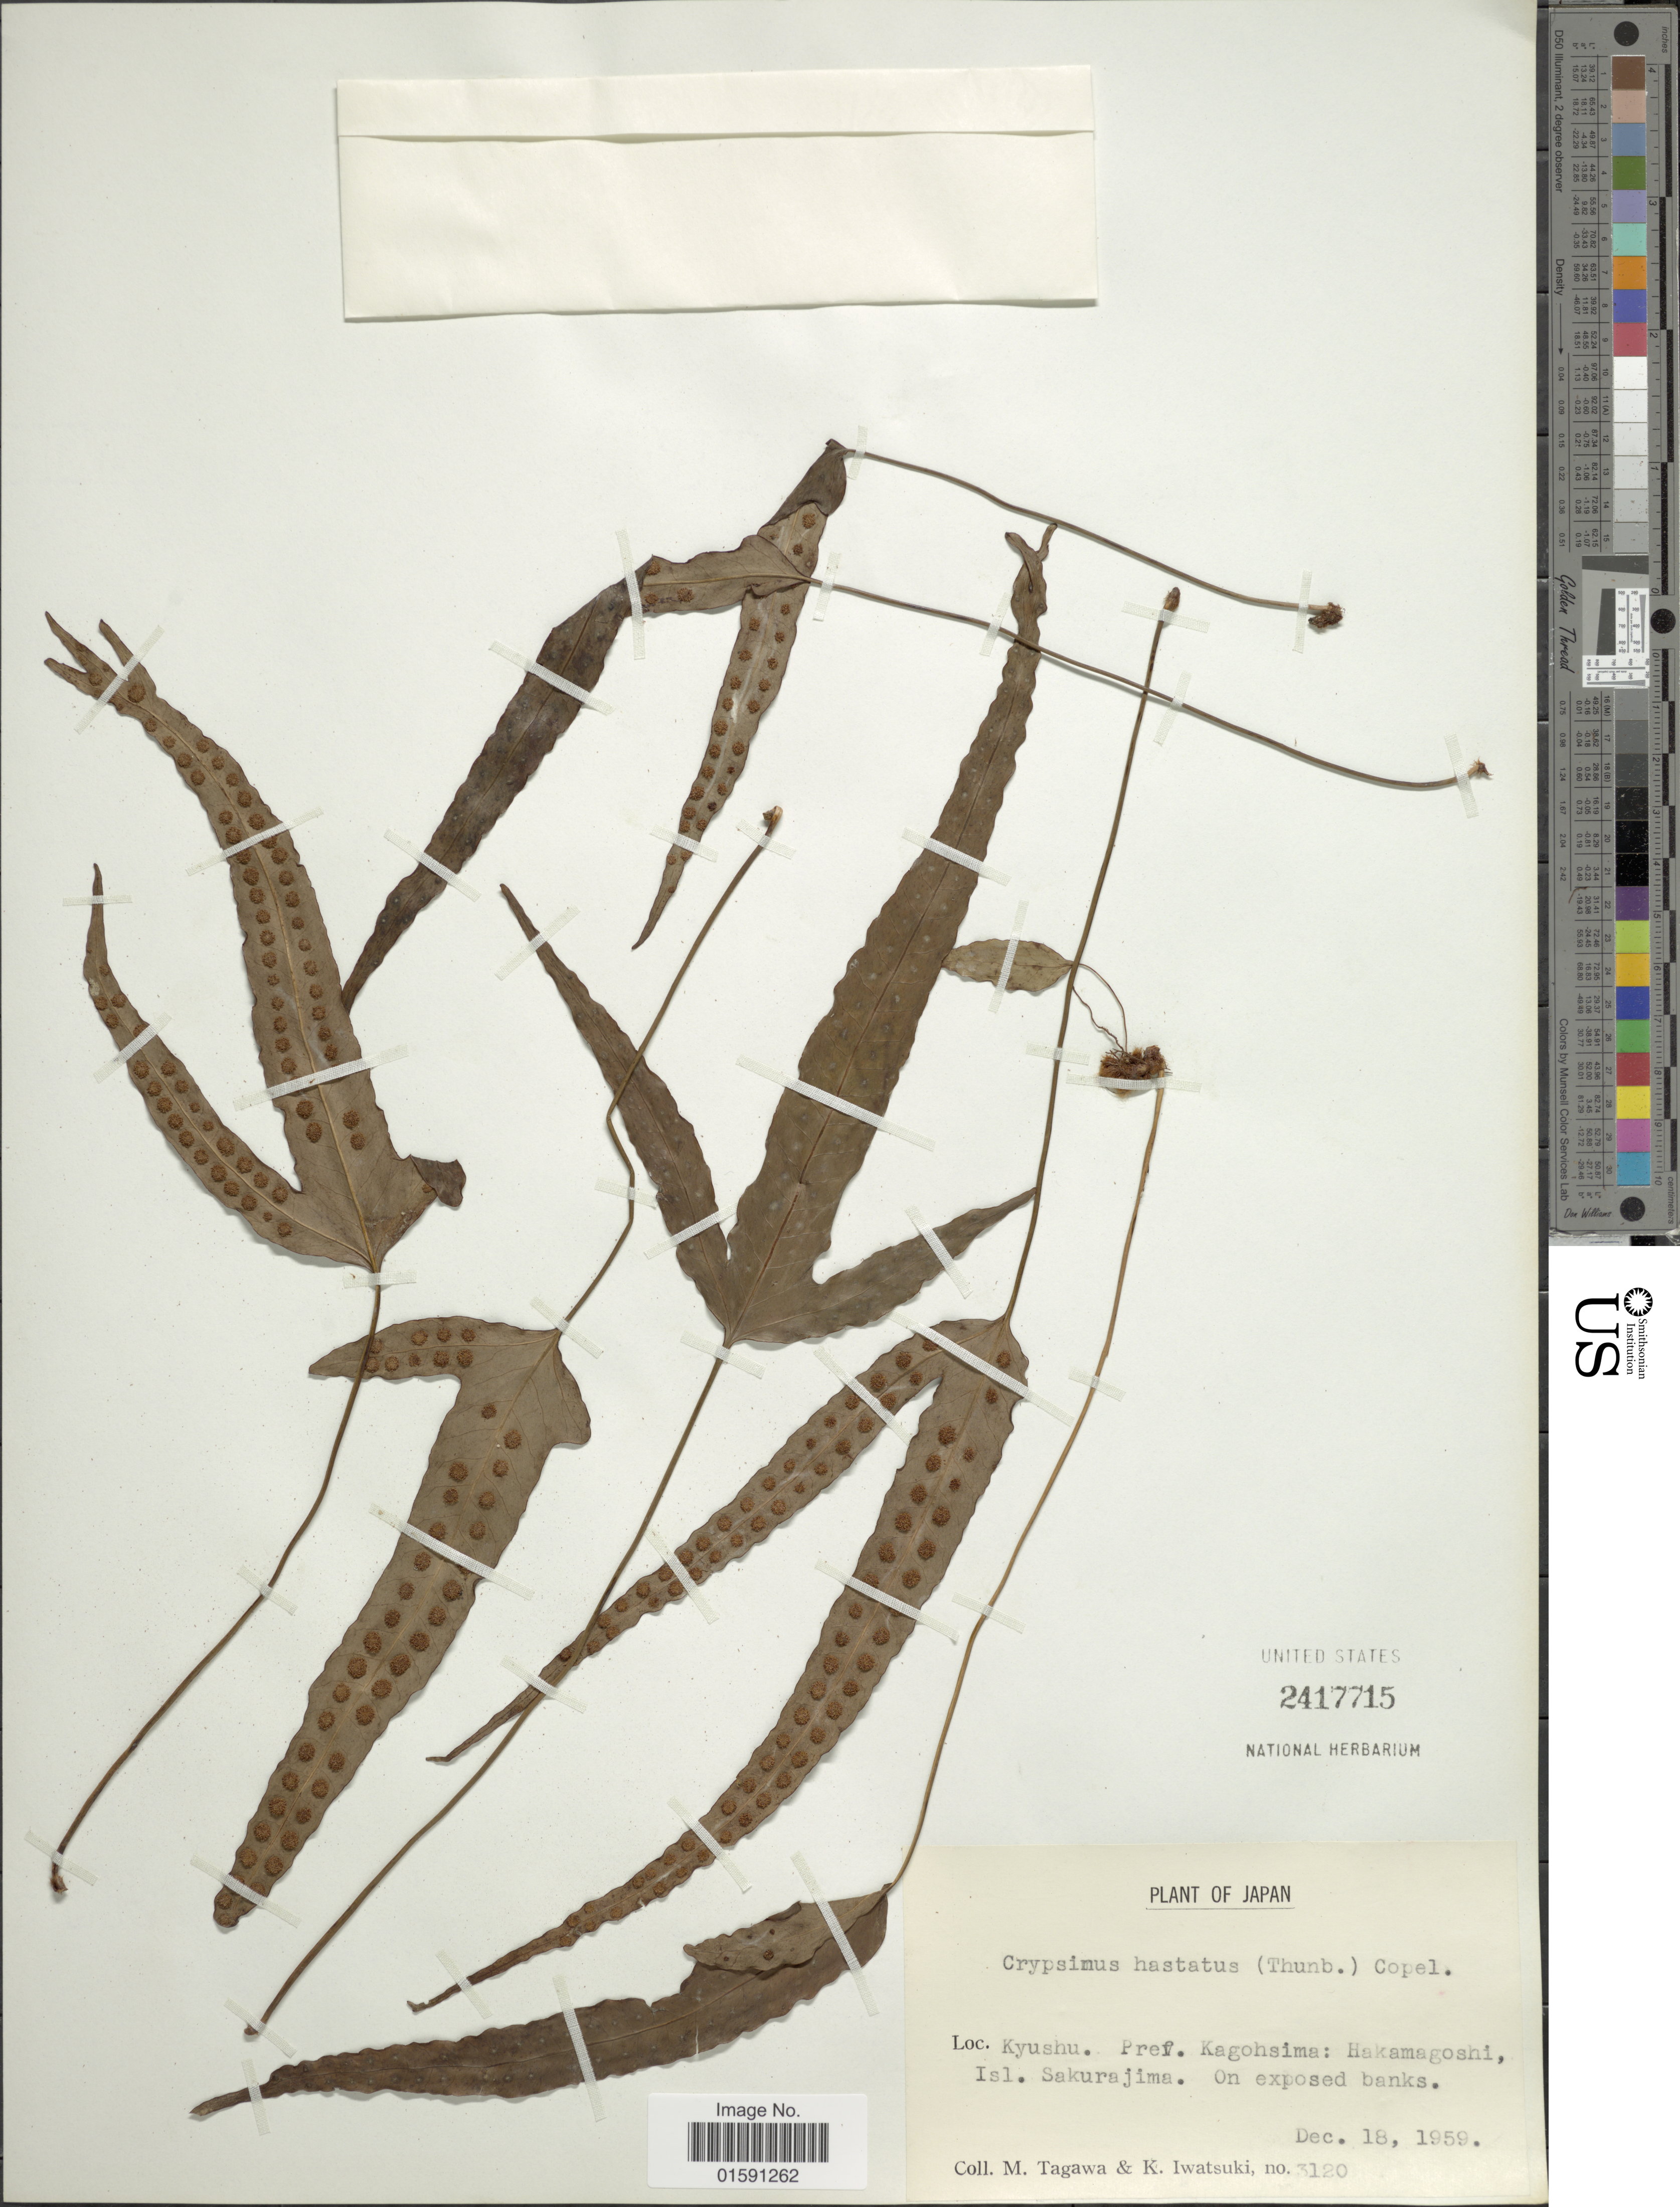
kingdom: Plantae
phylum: Tracheophyta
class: Polypodiopsida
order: Polypodiales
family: Polypodiaceae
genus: Selliguea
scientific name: Selliguea hastata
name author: (Thunb.) Fraser-Jenk.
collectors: M. Tagawa & K. Iwatsuki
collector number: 3120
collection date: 1959-12-18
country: Japan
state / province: Kagosima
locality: Kyushu. Pref. Kagoshima: Hakamagoshi, Isl. Sakurajima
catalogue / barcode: US 2417715